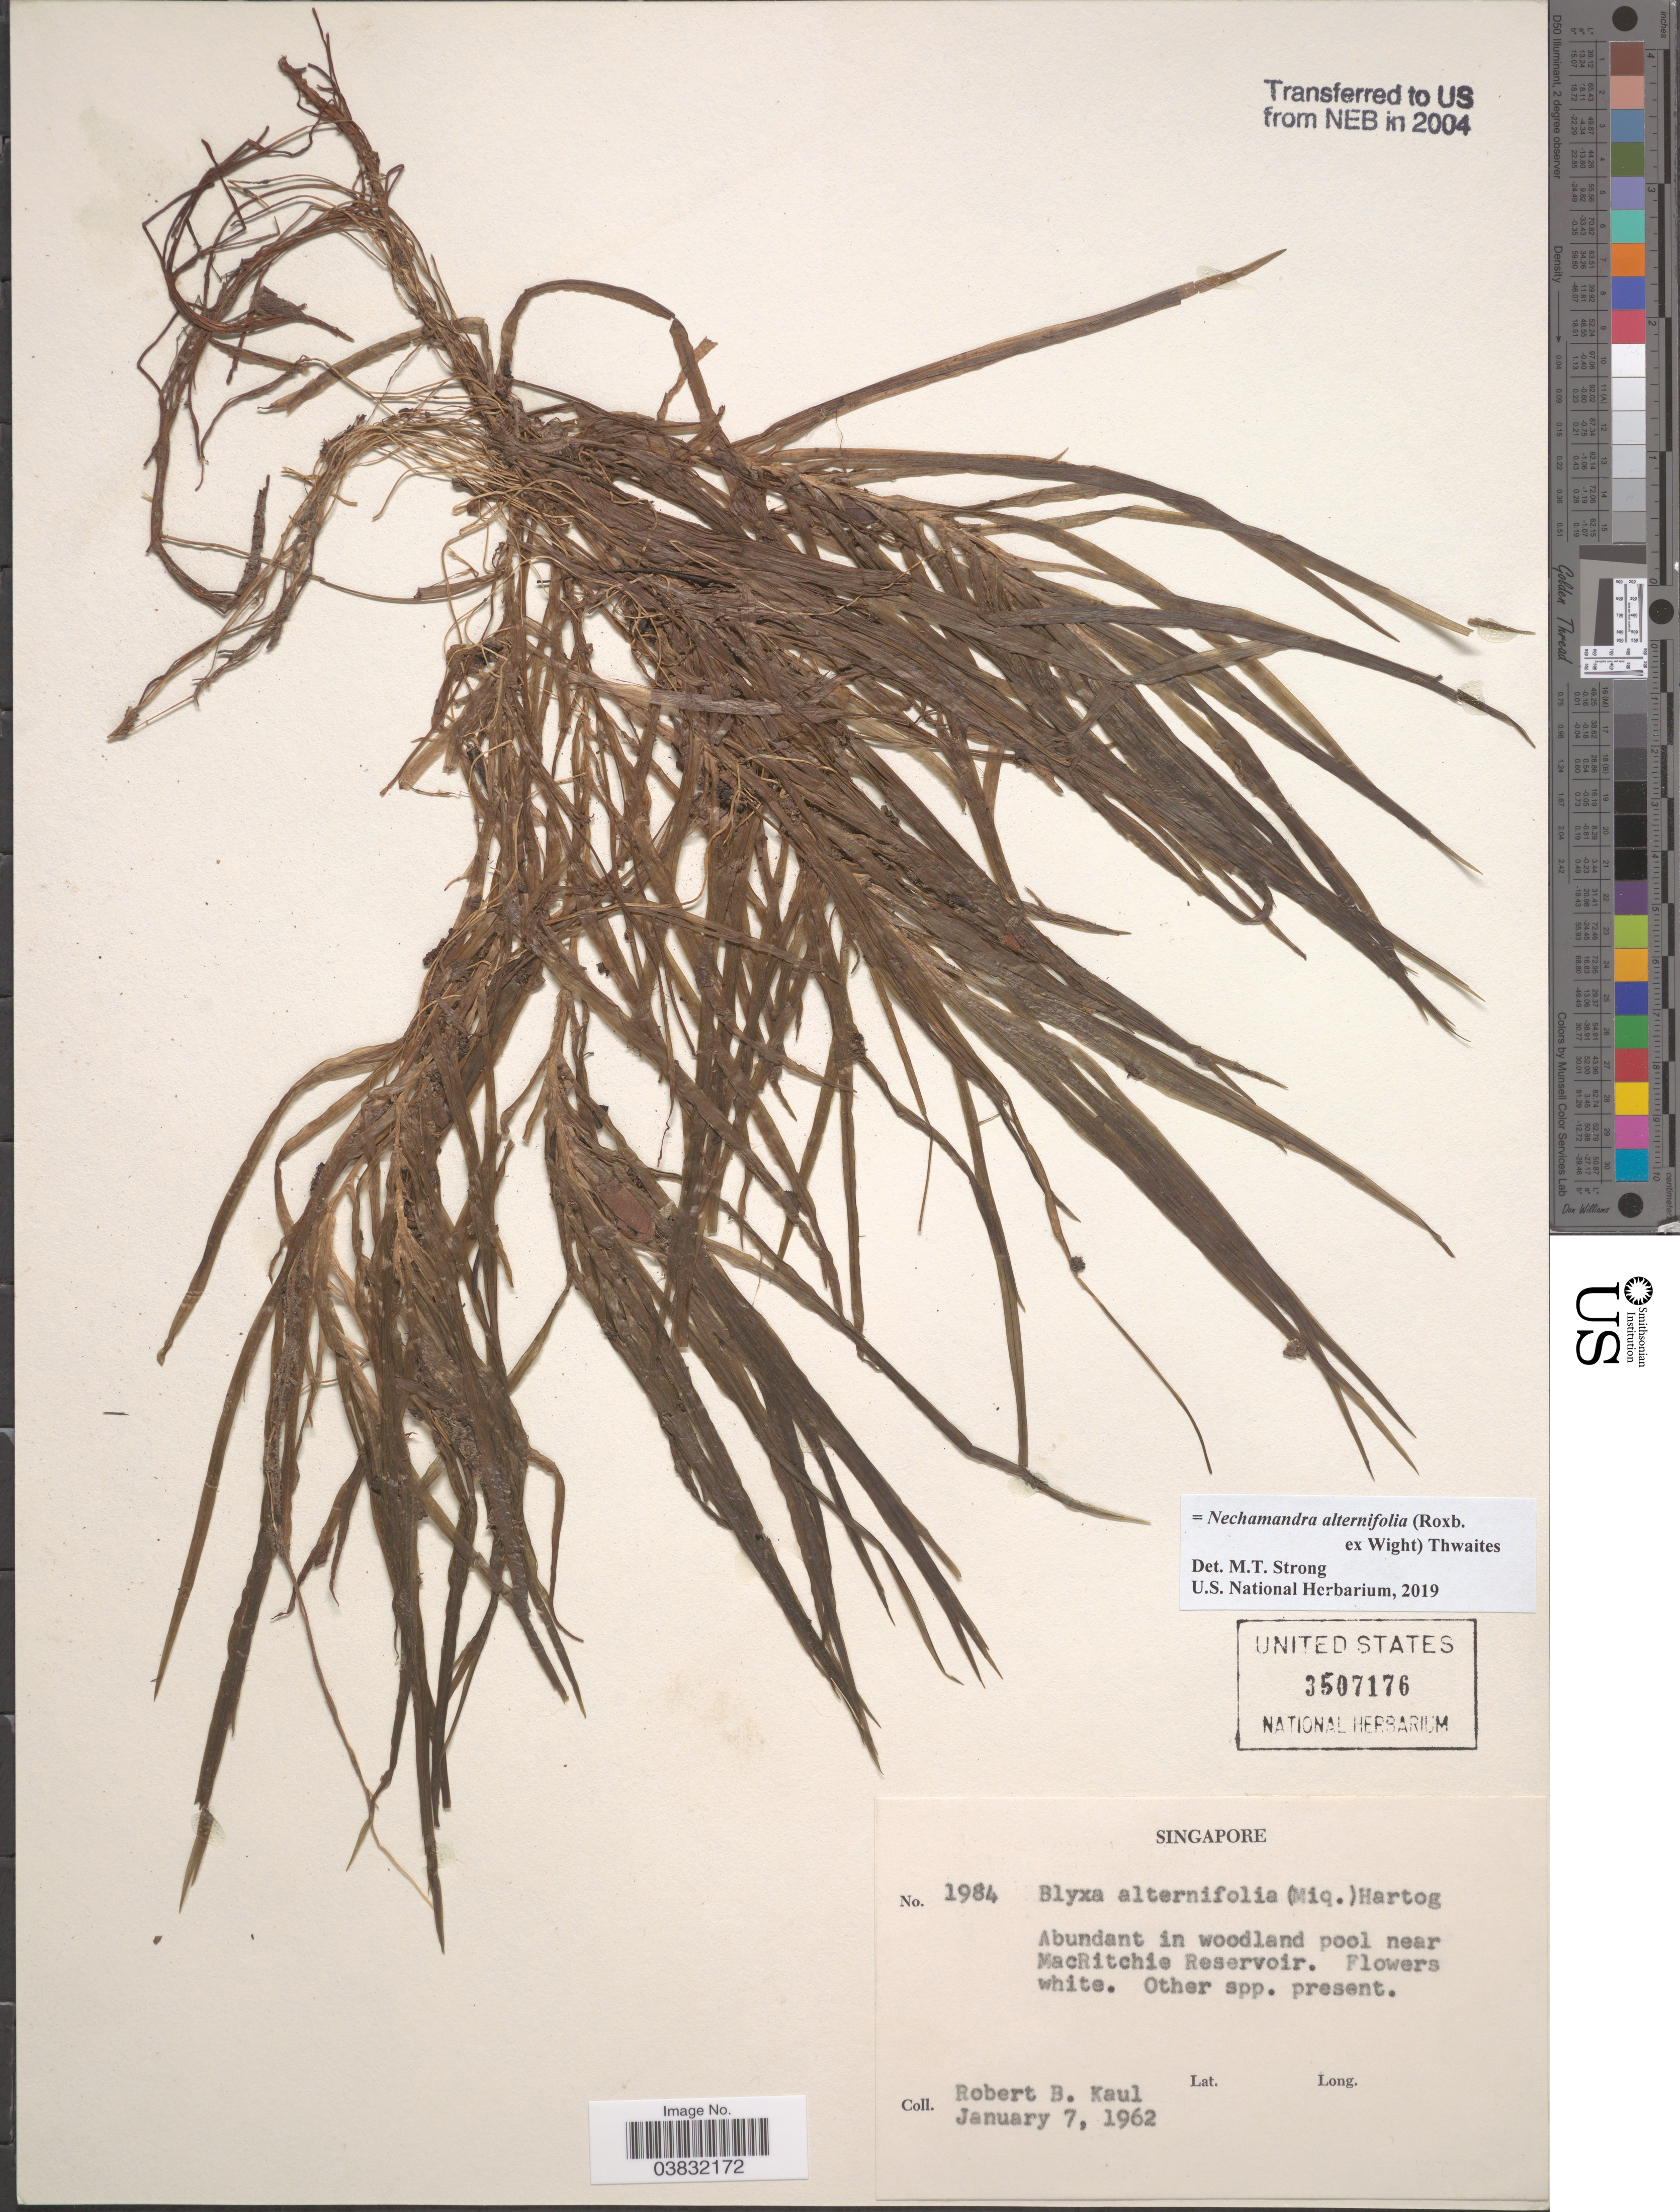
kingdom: Plantae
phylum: Tracheophyta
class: Liliopsida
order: Alismatales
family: Hydrocharitaceae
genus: Nechamandra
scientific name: Nechamandra alternifolia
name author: Thwaites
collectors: R. Kaul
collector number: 1984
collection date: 1962-01-07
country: Singapore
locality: Near MacRitchie Reservoir.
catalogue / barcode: US 3507176